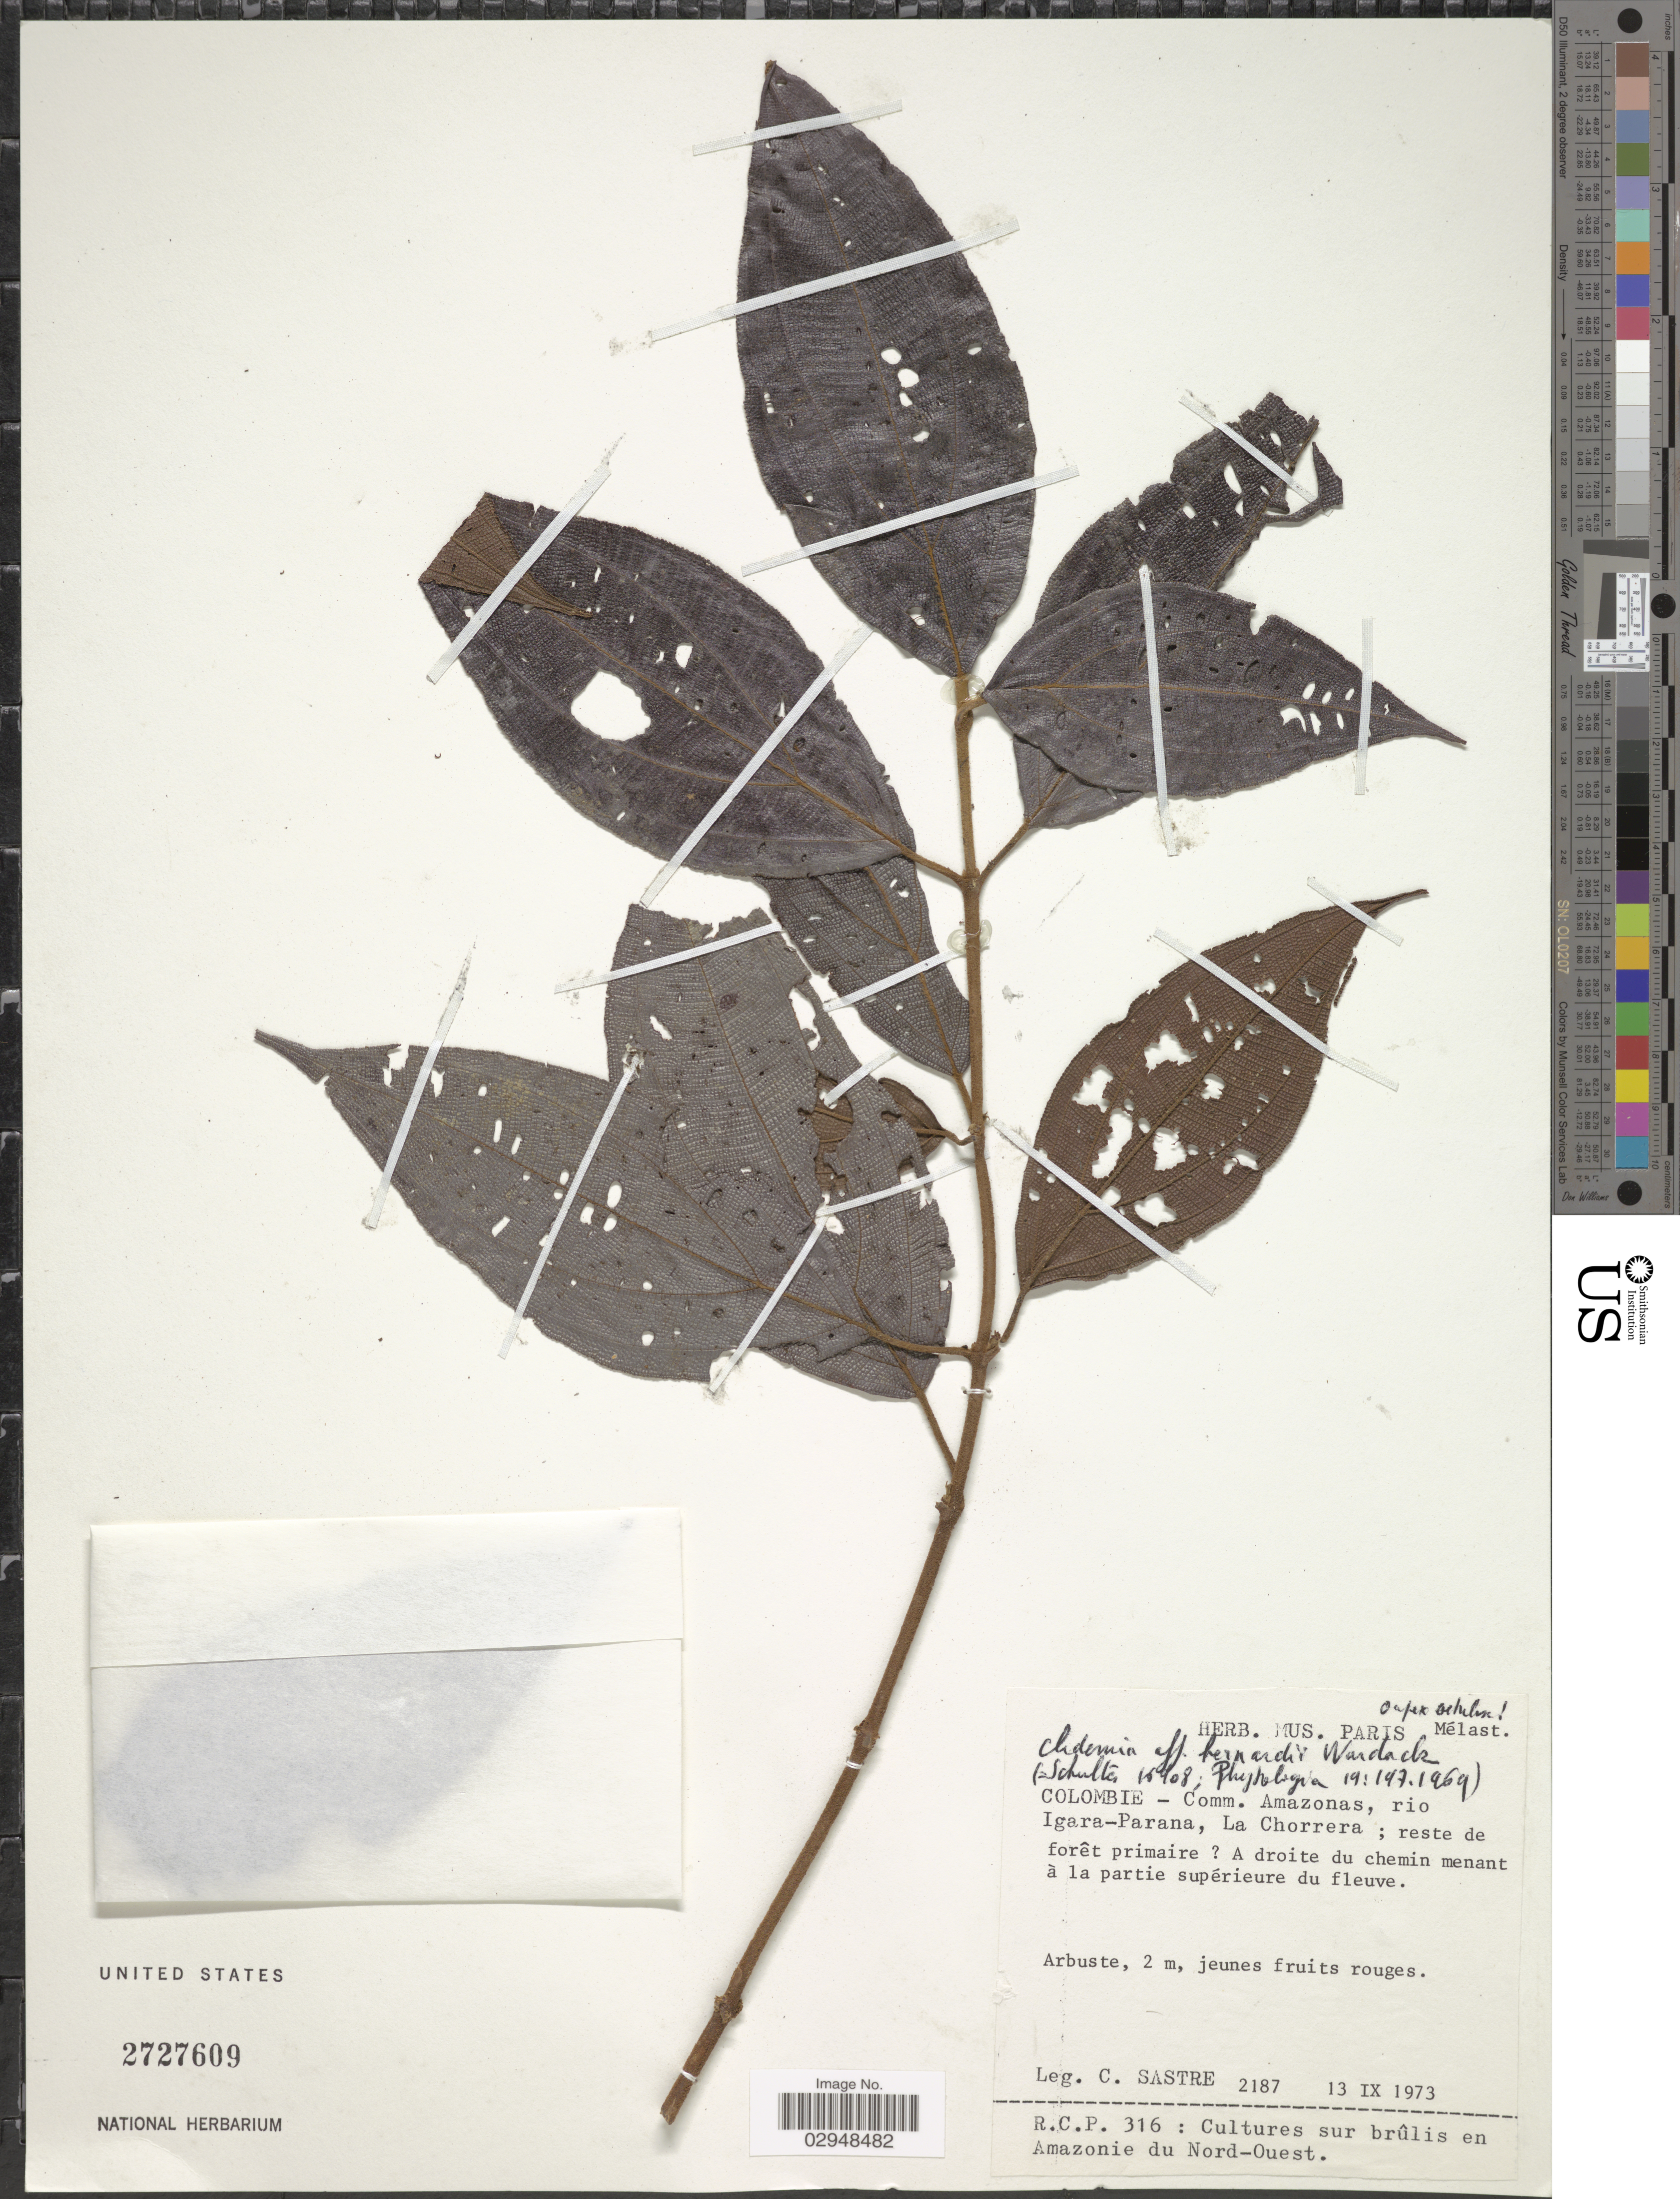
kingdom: Plantae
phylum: Tracheophyta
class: Magnoliopsida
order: Myrtales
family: Melastomataceae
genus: Clidemia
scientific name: Clidemia bernardii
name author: Wurdack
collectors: C. Sastre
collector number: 2187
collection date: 1973-09-13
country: Colombia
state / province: Amazônas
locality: Comm. Amazonas, rio Igara-Parana, La Chorera.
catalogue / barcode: US 2727609